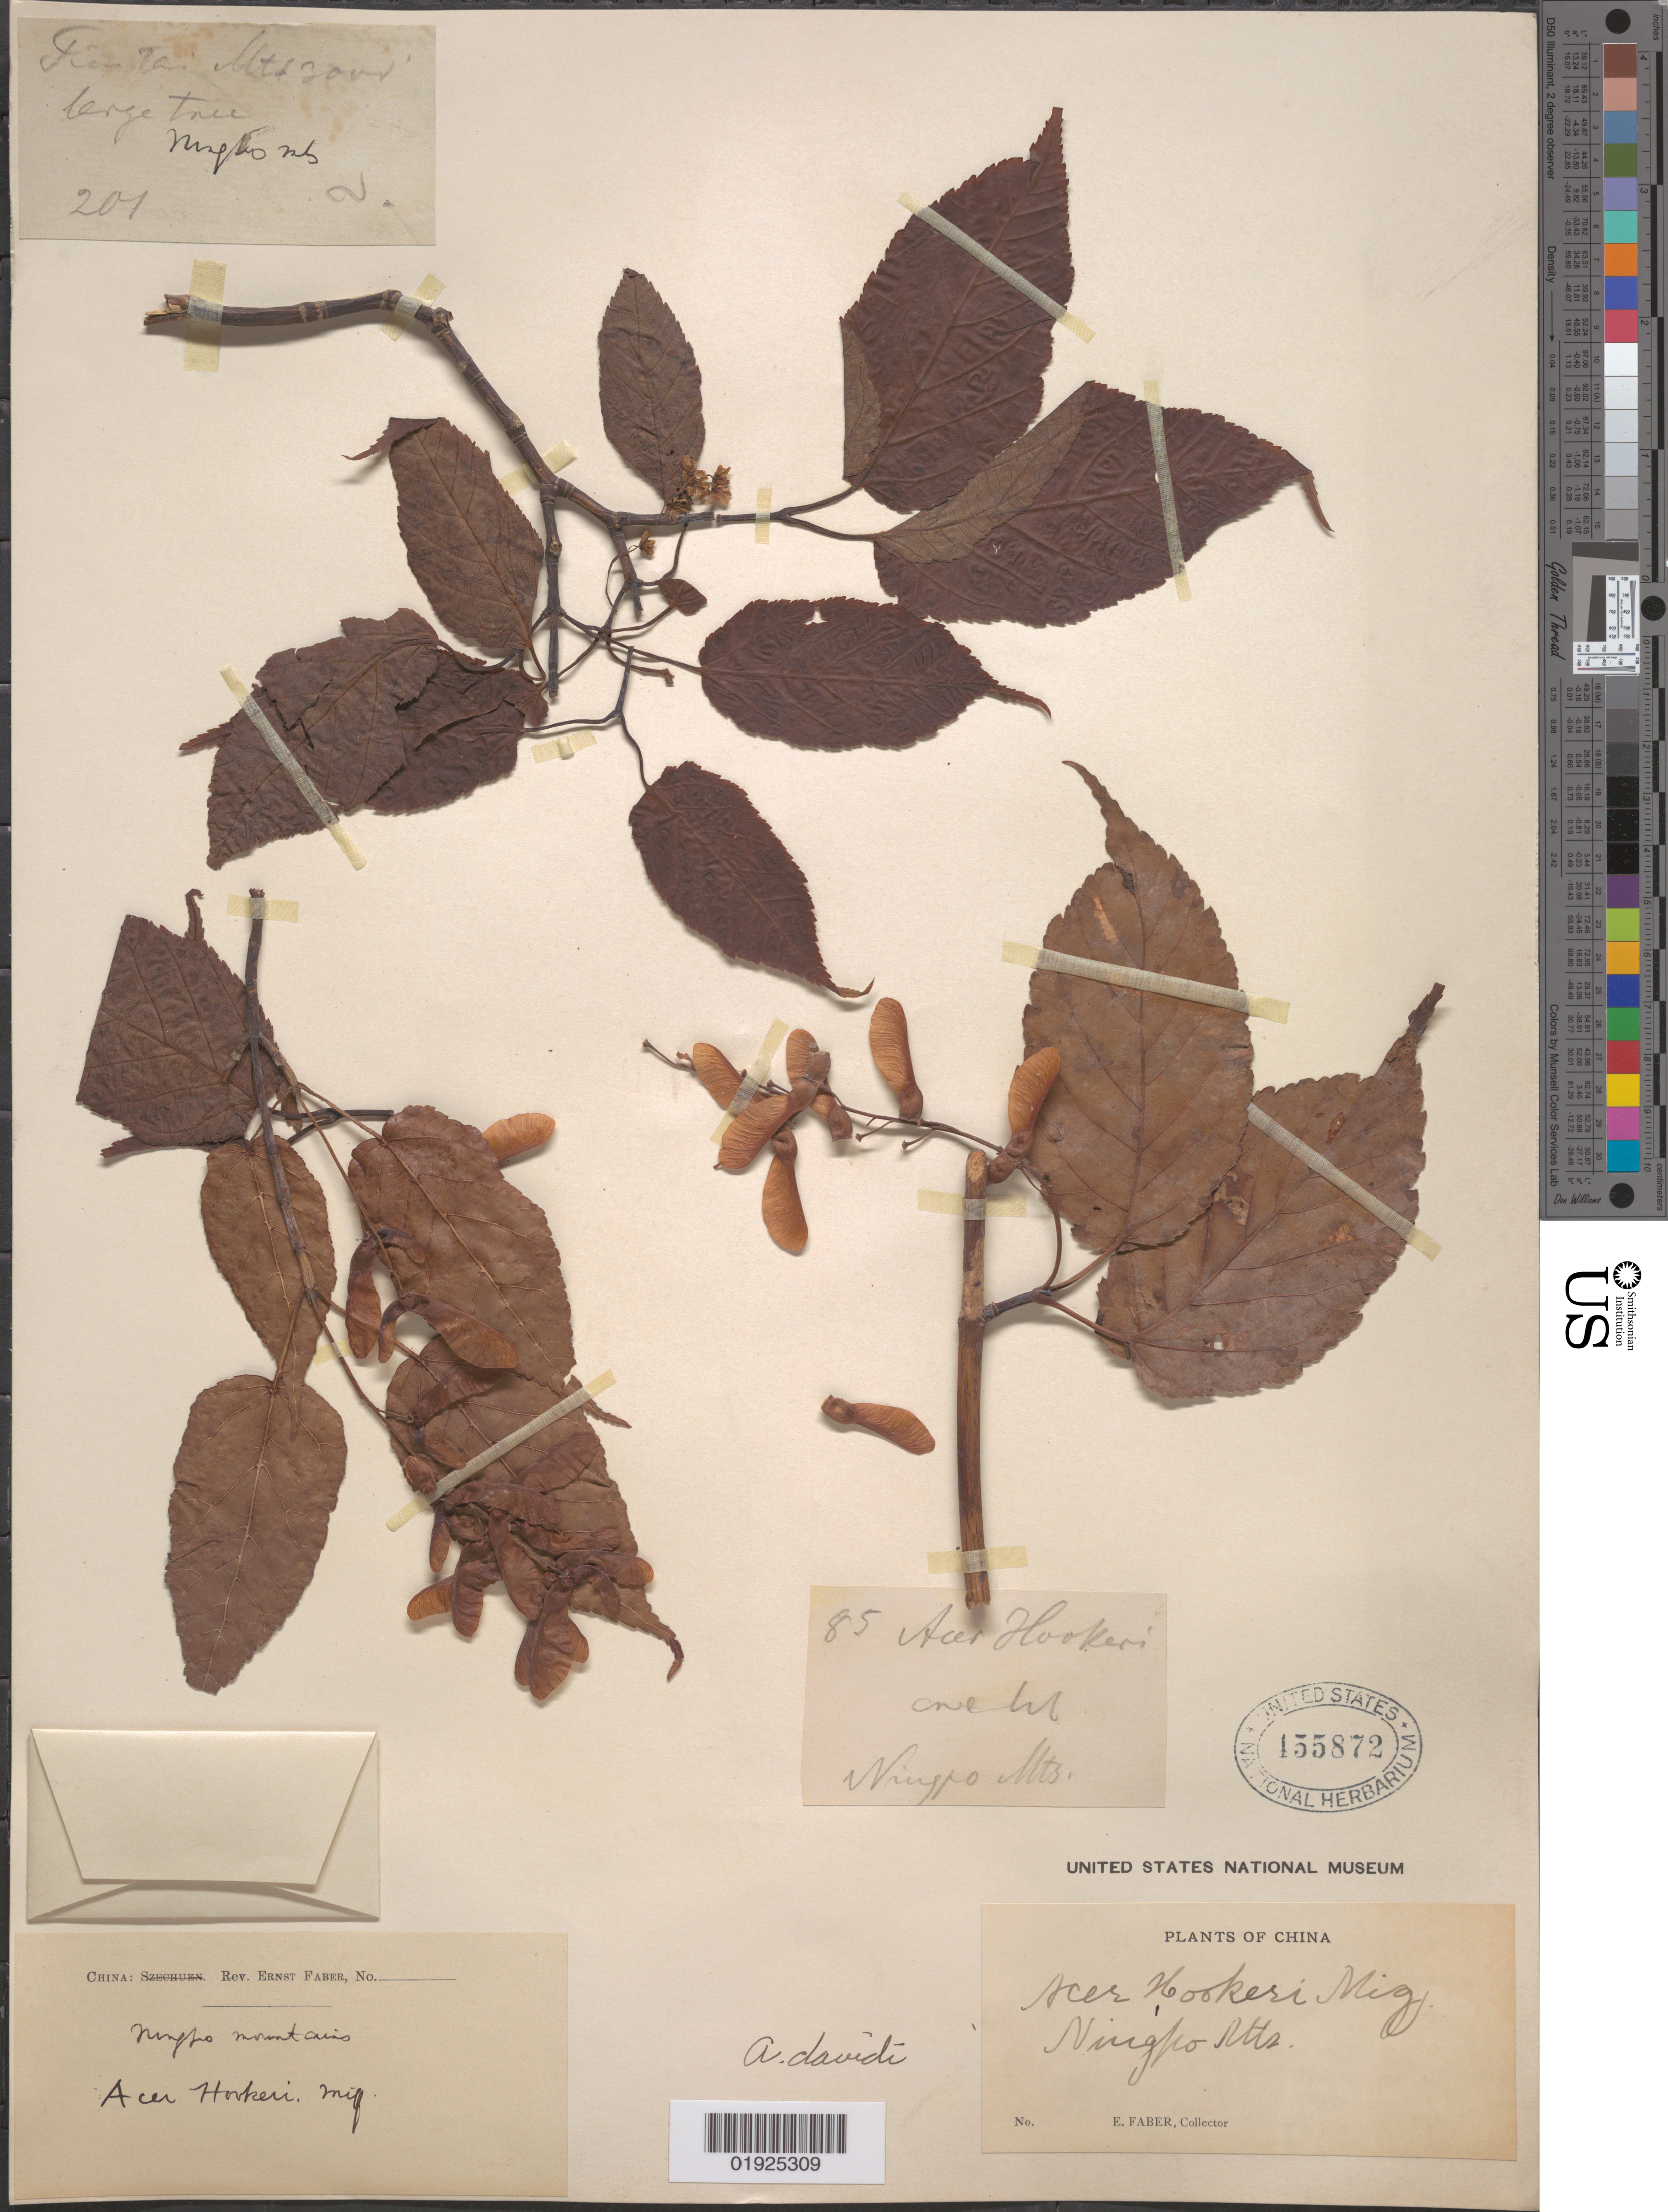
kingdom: Plantae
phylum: Tracheophyta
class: Magnoliopsida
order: Sapindales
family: Sapindaceae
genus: Acer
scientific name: Acer sikkimense subsp. davidii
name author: (Franch.) Wesm.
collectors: E. Faber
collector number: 201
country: China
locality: Ningpo mountains.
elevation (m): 914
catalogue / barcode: US 155872-2